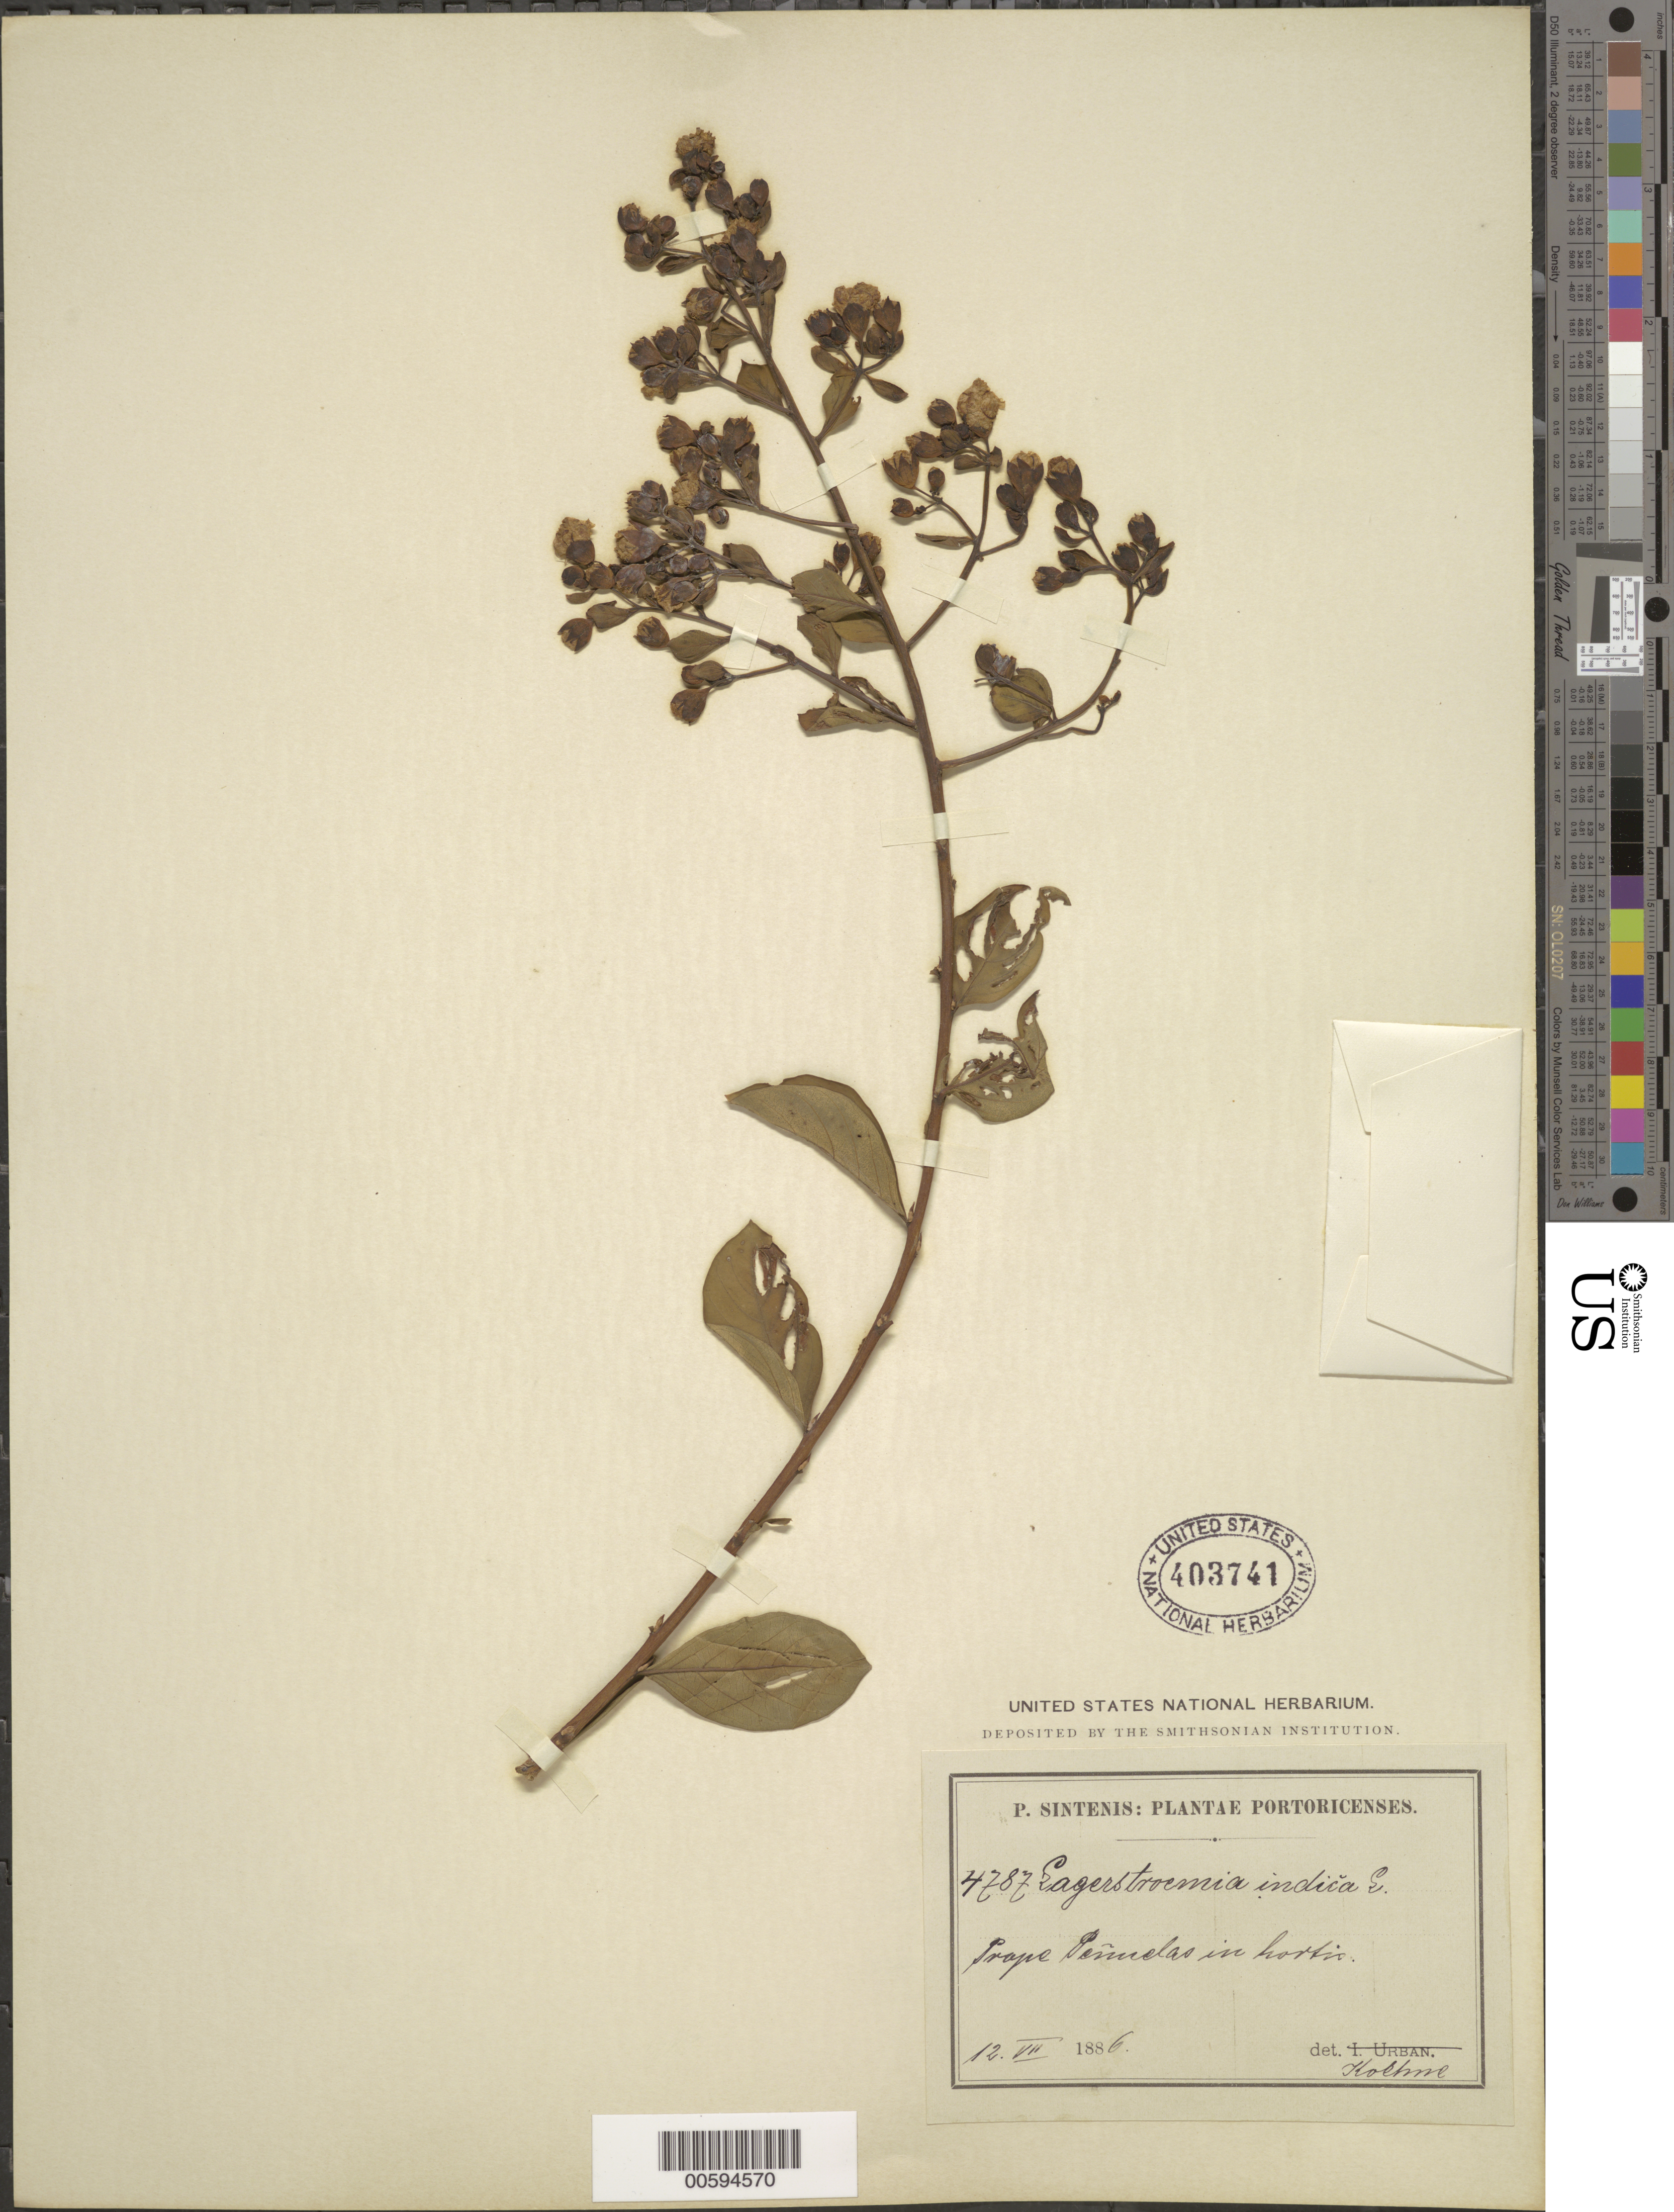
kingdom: Plantae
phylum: Tracheophyta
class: Magnoliopsida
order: Myrtales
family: Lythraceae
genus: Lagerstroemia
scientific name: Lagerstroemia indica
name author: L.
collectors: P. Sintenis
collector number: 4787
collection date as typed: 12 Jul 1886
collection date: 1886-07-12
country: Puerto Rico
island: Greater Antilles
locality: Prope Peñuelas in hortis.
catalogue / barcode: US 403741